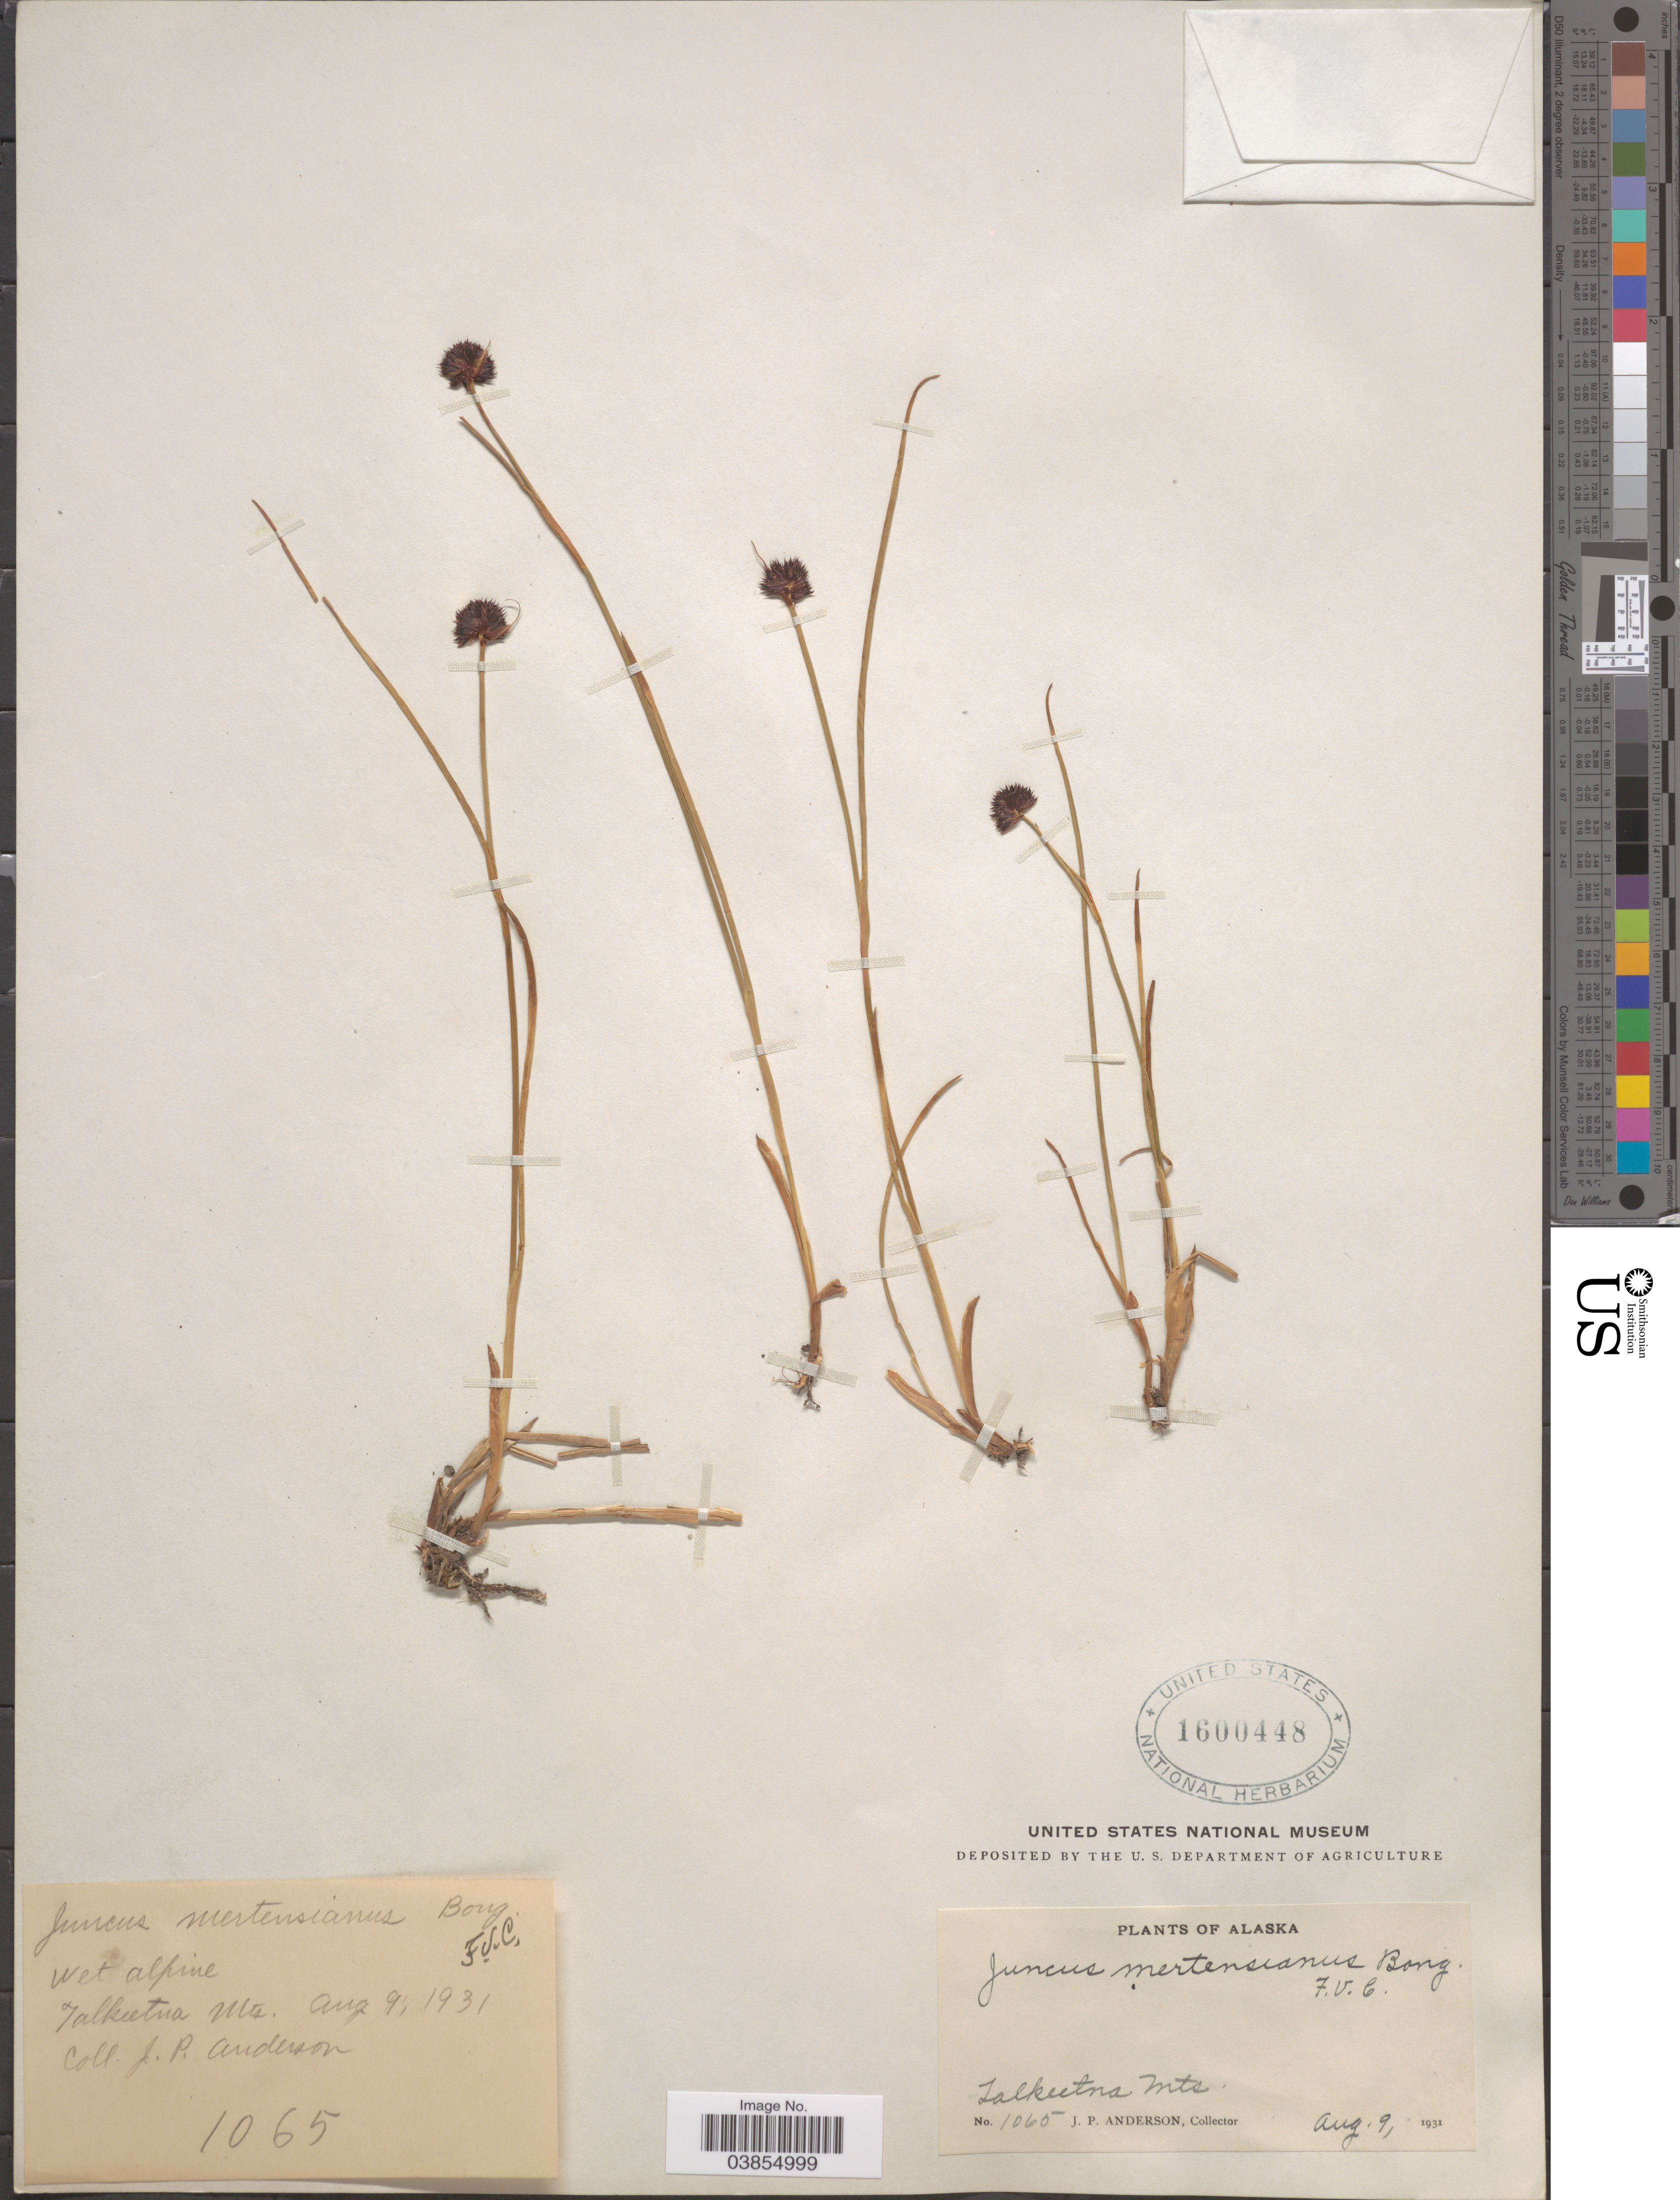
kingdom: Plantae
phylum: Tracheophyta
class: Liliopsida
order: Poales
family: Juncaceae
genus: Juncus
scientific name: Juncus mertensianus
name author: Bong.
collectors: J. P. Anderson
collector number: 1065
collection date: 1931-08-09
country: United States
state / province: Alaska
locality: Talkeetna Mts.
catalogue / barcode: US 1600448